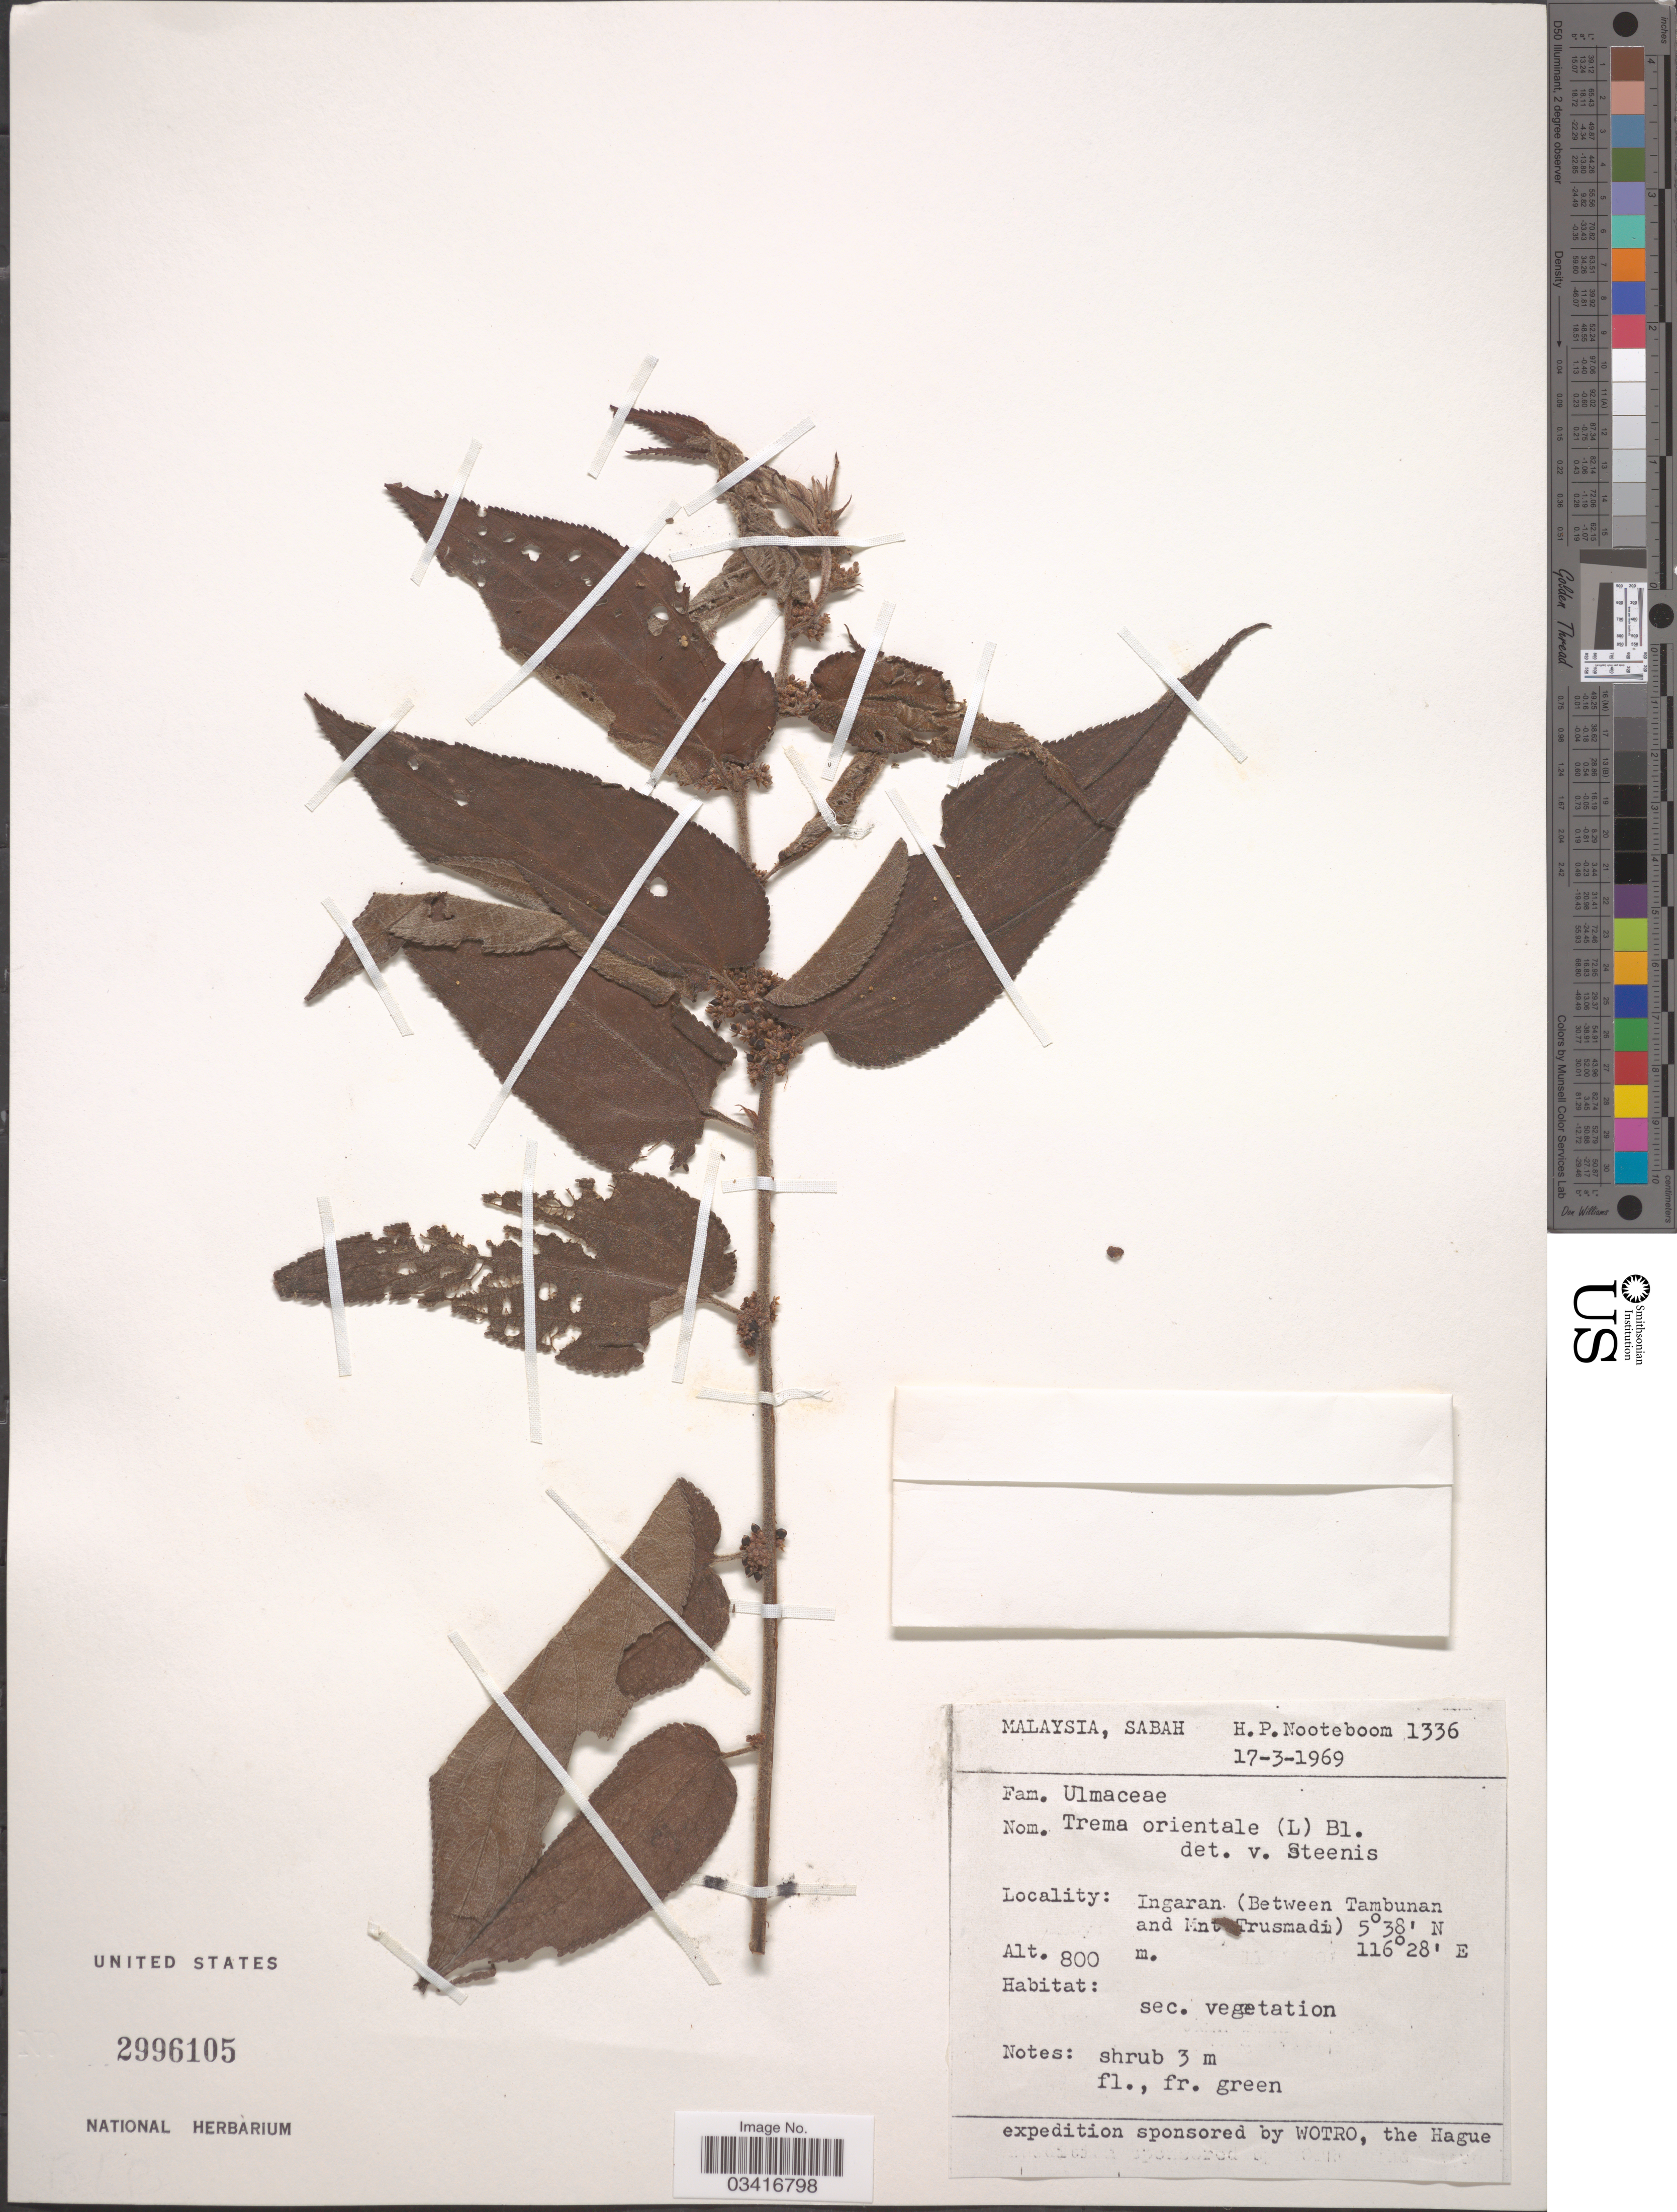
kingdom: Plantae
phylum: Tracheophyta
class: Magnoliopsida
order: Rosales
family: Cannabaceae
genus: Trema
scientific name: Trema orientale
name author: (L.) Blume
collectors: H. P. Nooteboom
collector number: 1336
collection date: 1969-03-17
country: Malaysia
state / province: Sabah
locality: Ingaran (Between Tambunan and Mnt Trusmadi).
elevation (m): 800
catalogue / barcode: US 2996105